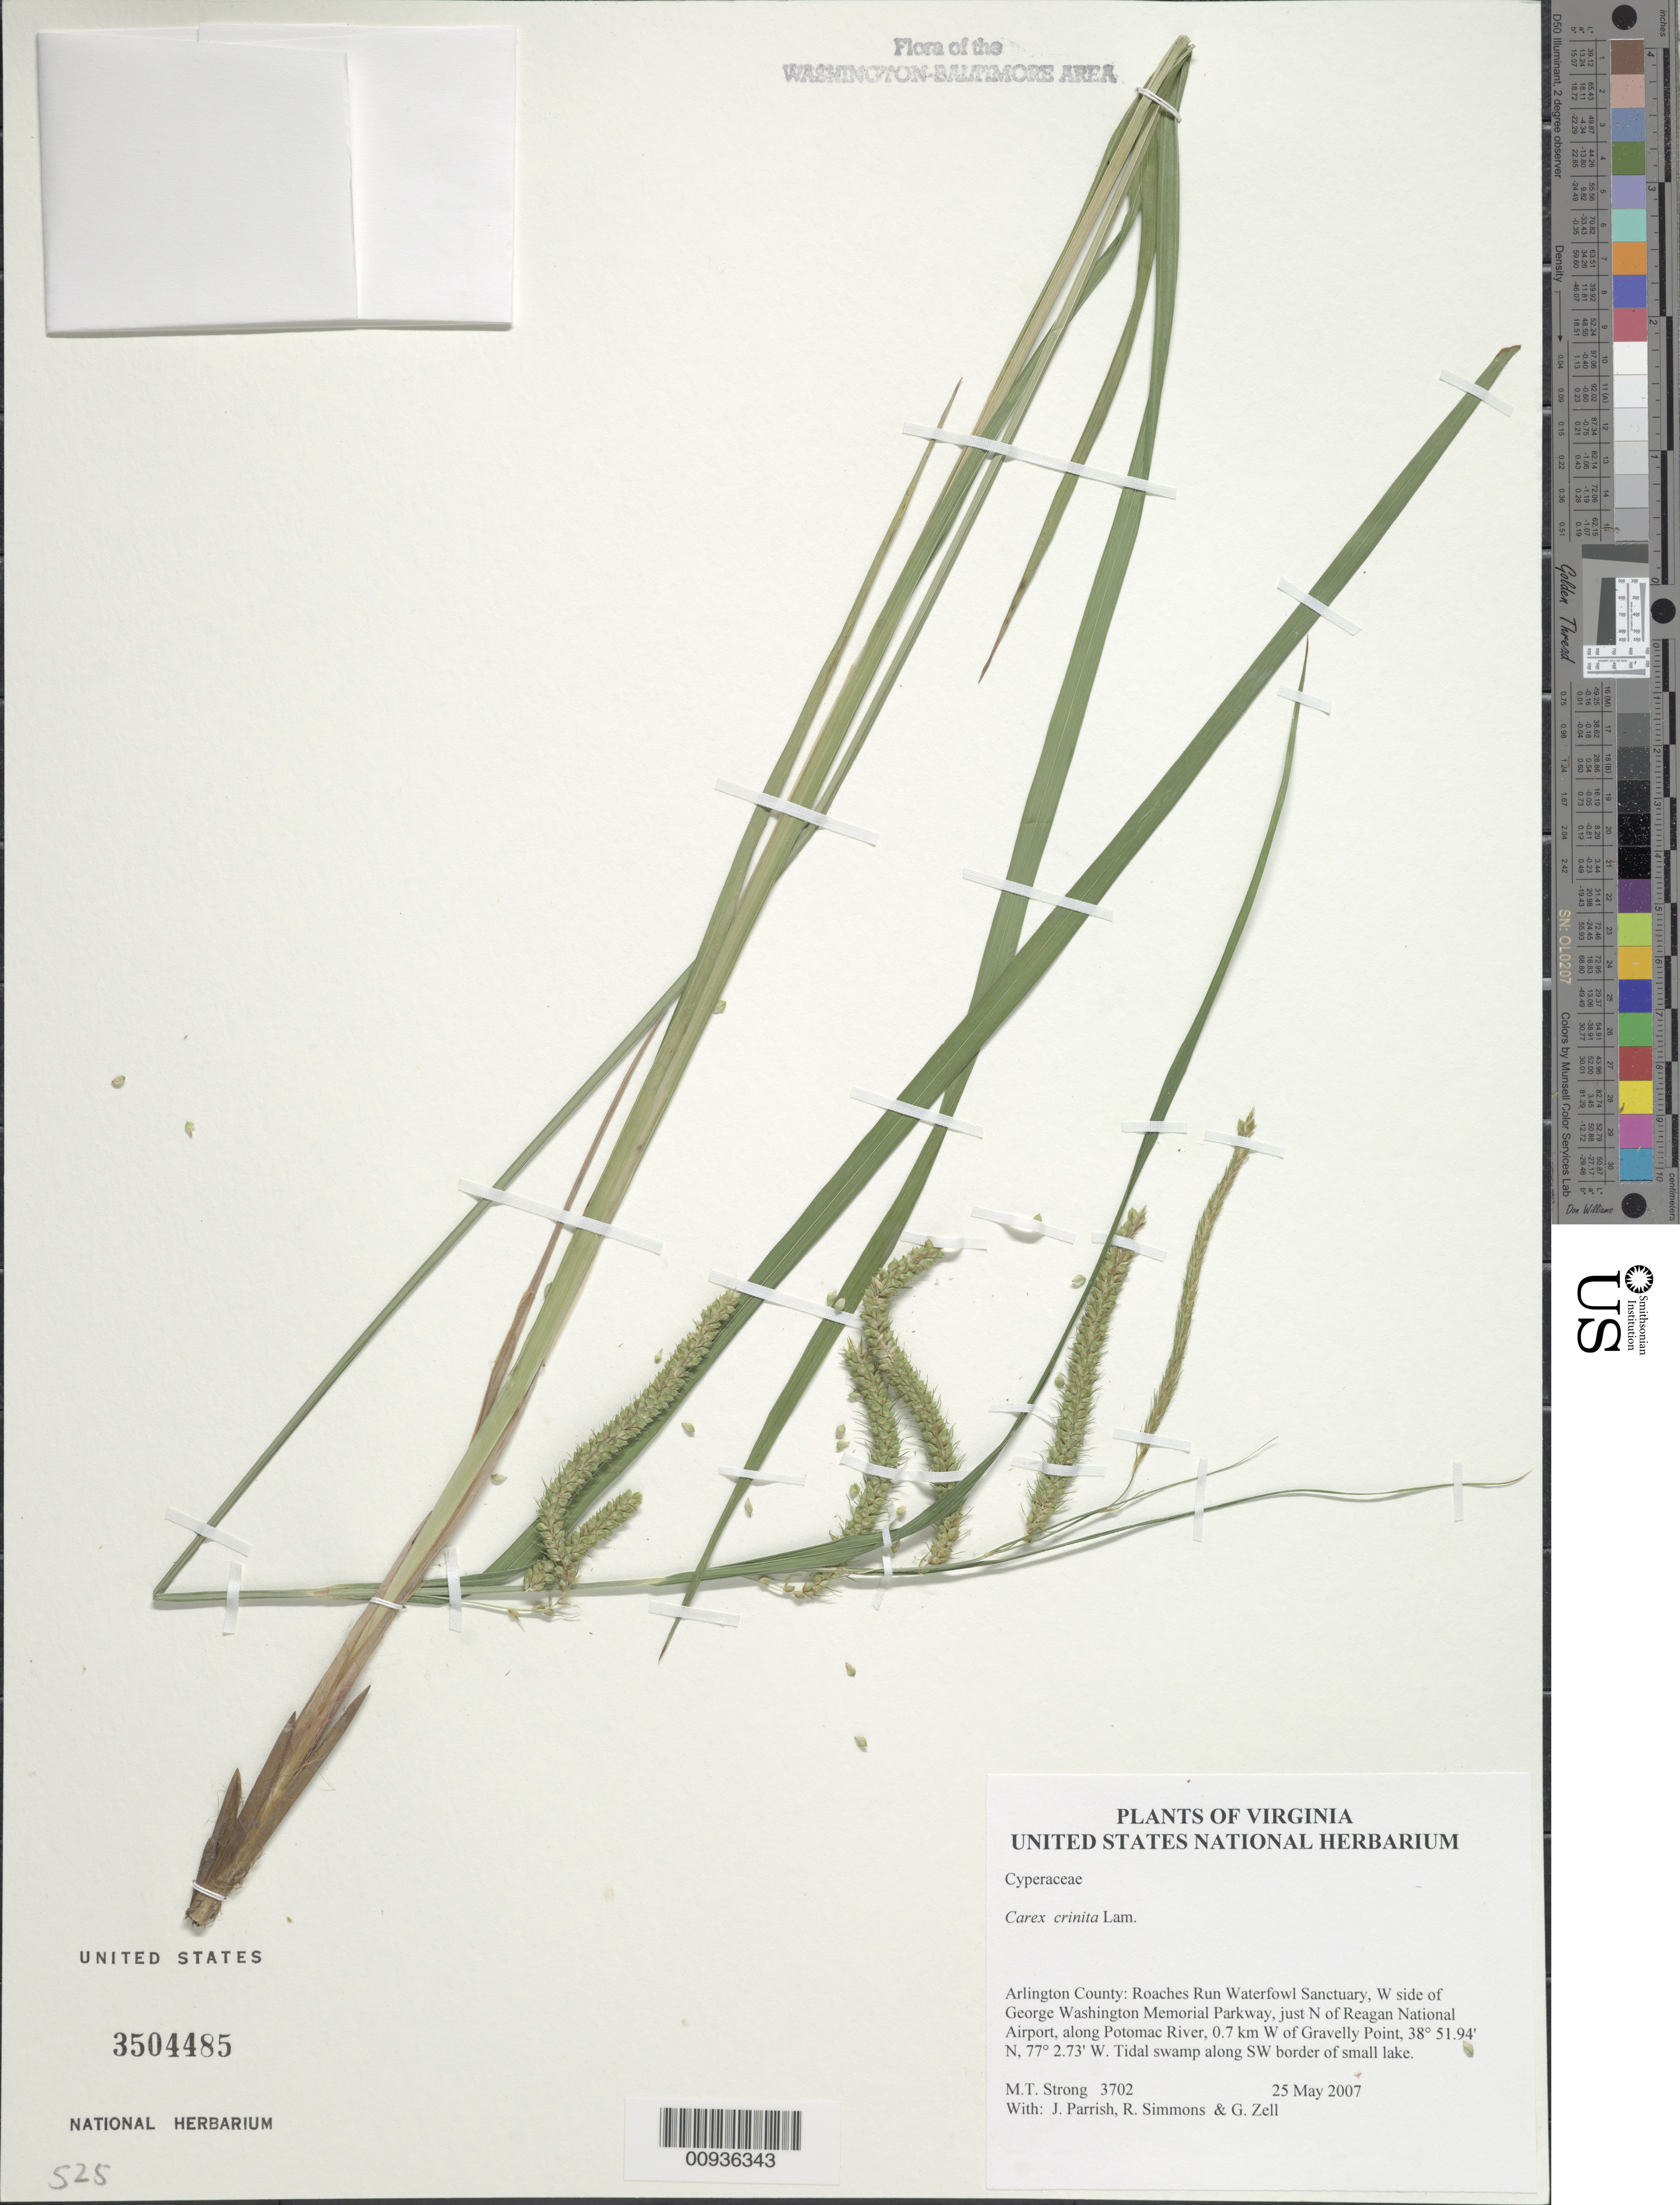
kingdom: Plantae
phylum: Tracheophyta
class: Liliopsida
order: Poales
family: Cyperaceae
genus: Carex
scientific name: Carex crinita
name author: Lam.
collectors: M. T. Strong, J. Parrish, R. Simmons & G. Zell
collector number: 3702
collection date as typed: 11 Sep 2006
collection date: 2006-09-11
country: United States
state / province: Virginia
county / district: Arlington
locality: Roaches Run Waterfowl Sanctuary, W side of George Washington Memorial Parkway, just N of Reagan National Airport, along Potomac River, 0.7 km W of Gravelly Point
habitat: tidal swamp along SW border of small lake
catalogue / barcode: US 3504485